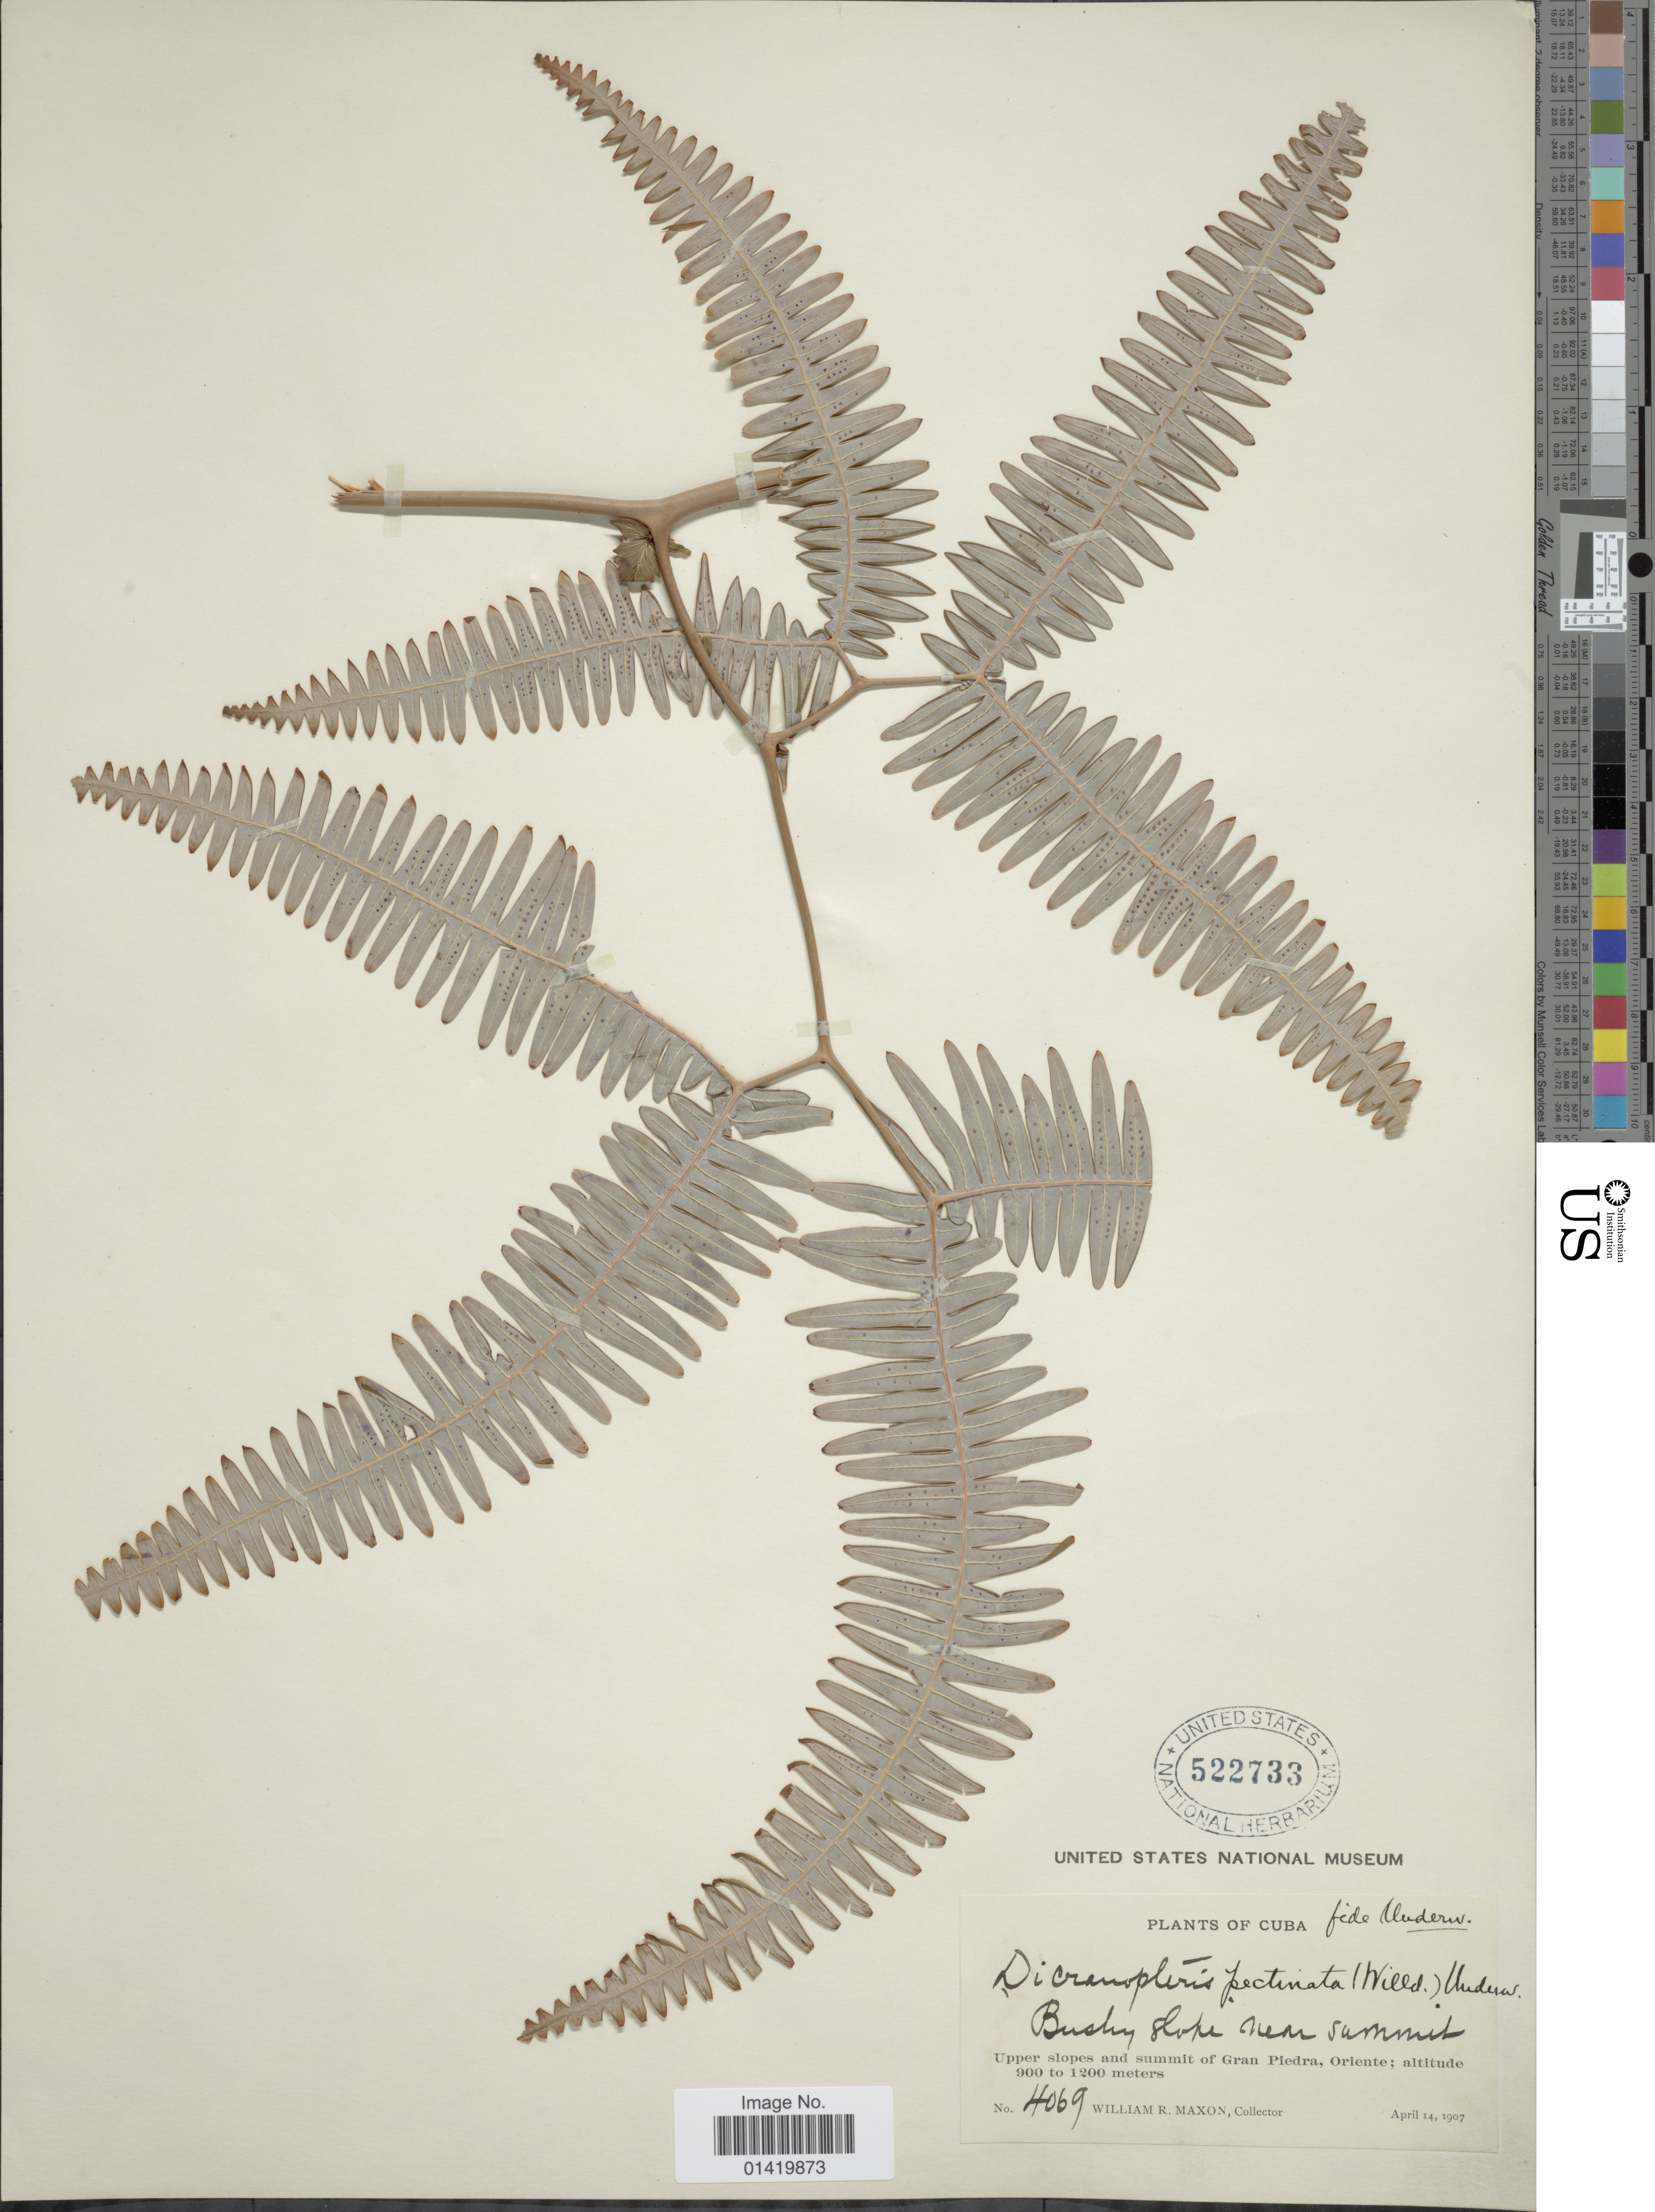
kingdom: Plantae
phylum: Tracheophyta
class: Polypodiopsida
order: Gleicheniales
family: Gleicheniaceae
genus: Gleichenella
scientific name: Gleichenella pectinata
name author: (Willd.) Ching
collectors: W. R. Maxon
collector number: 4069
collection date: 1907-04-14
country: Cuba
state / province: Oriente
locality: Upper slopes and summit of Gran Piedra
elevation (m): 900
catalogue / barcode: US 522733